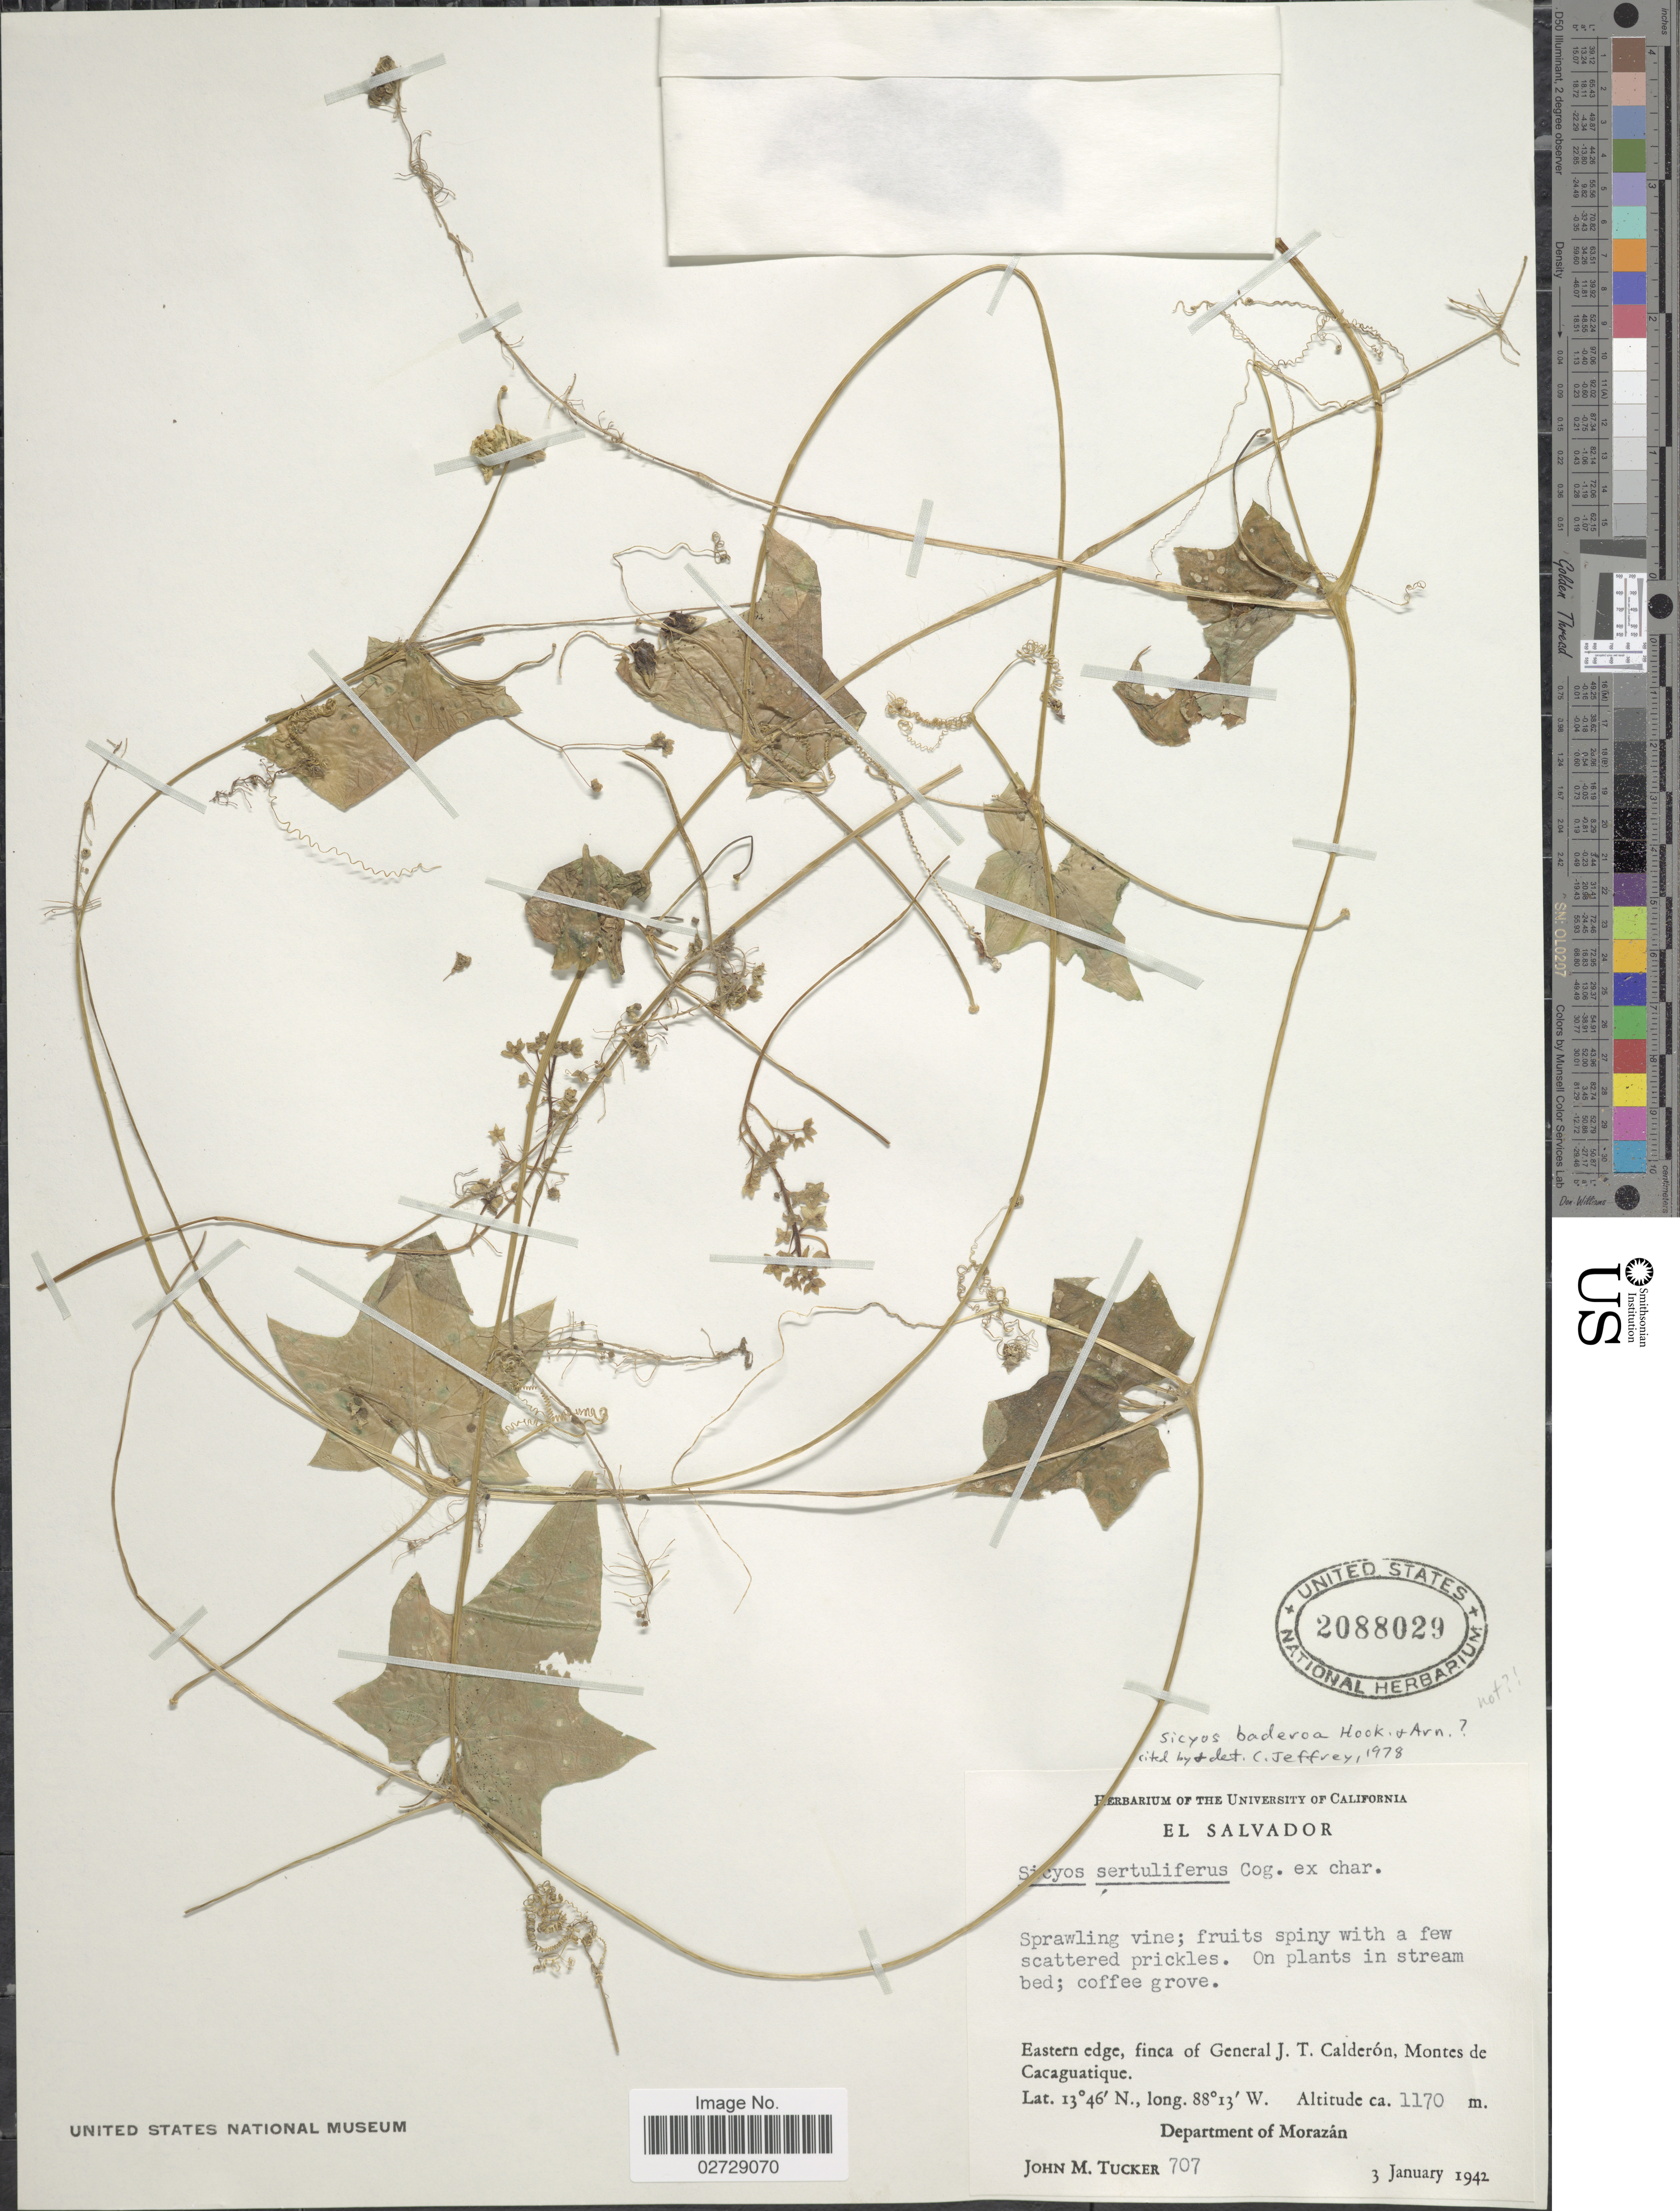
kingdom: Plantae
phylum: Tracheophyta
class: Magnoliopsida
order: Cucurbitales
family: Cucurbitaceae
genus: Sicyos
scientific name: Sicyos baderoa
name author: Hook. & Arn.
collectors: J. M. Tucker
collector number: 707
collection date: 1942-01-03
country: Honduras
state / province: Fco. Morazán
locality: Eastern edge, finca of General J.T. Calderón, Montes de Cacaguatique, Department of Morazán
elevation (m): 1170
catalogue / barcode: US 2088029